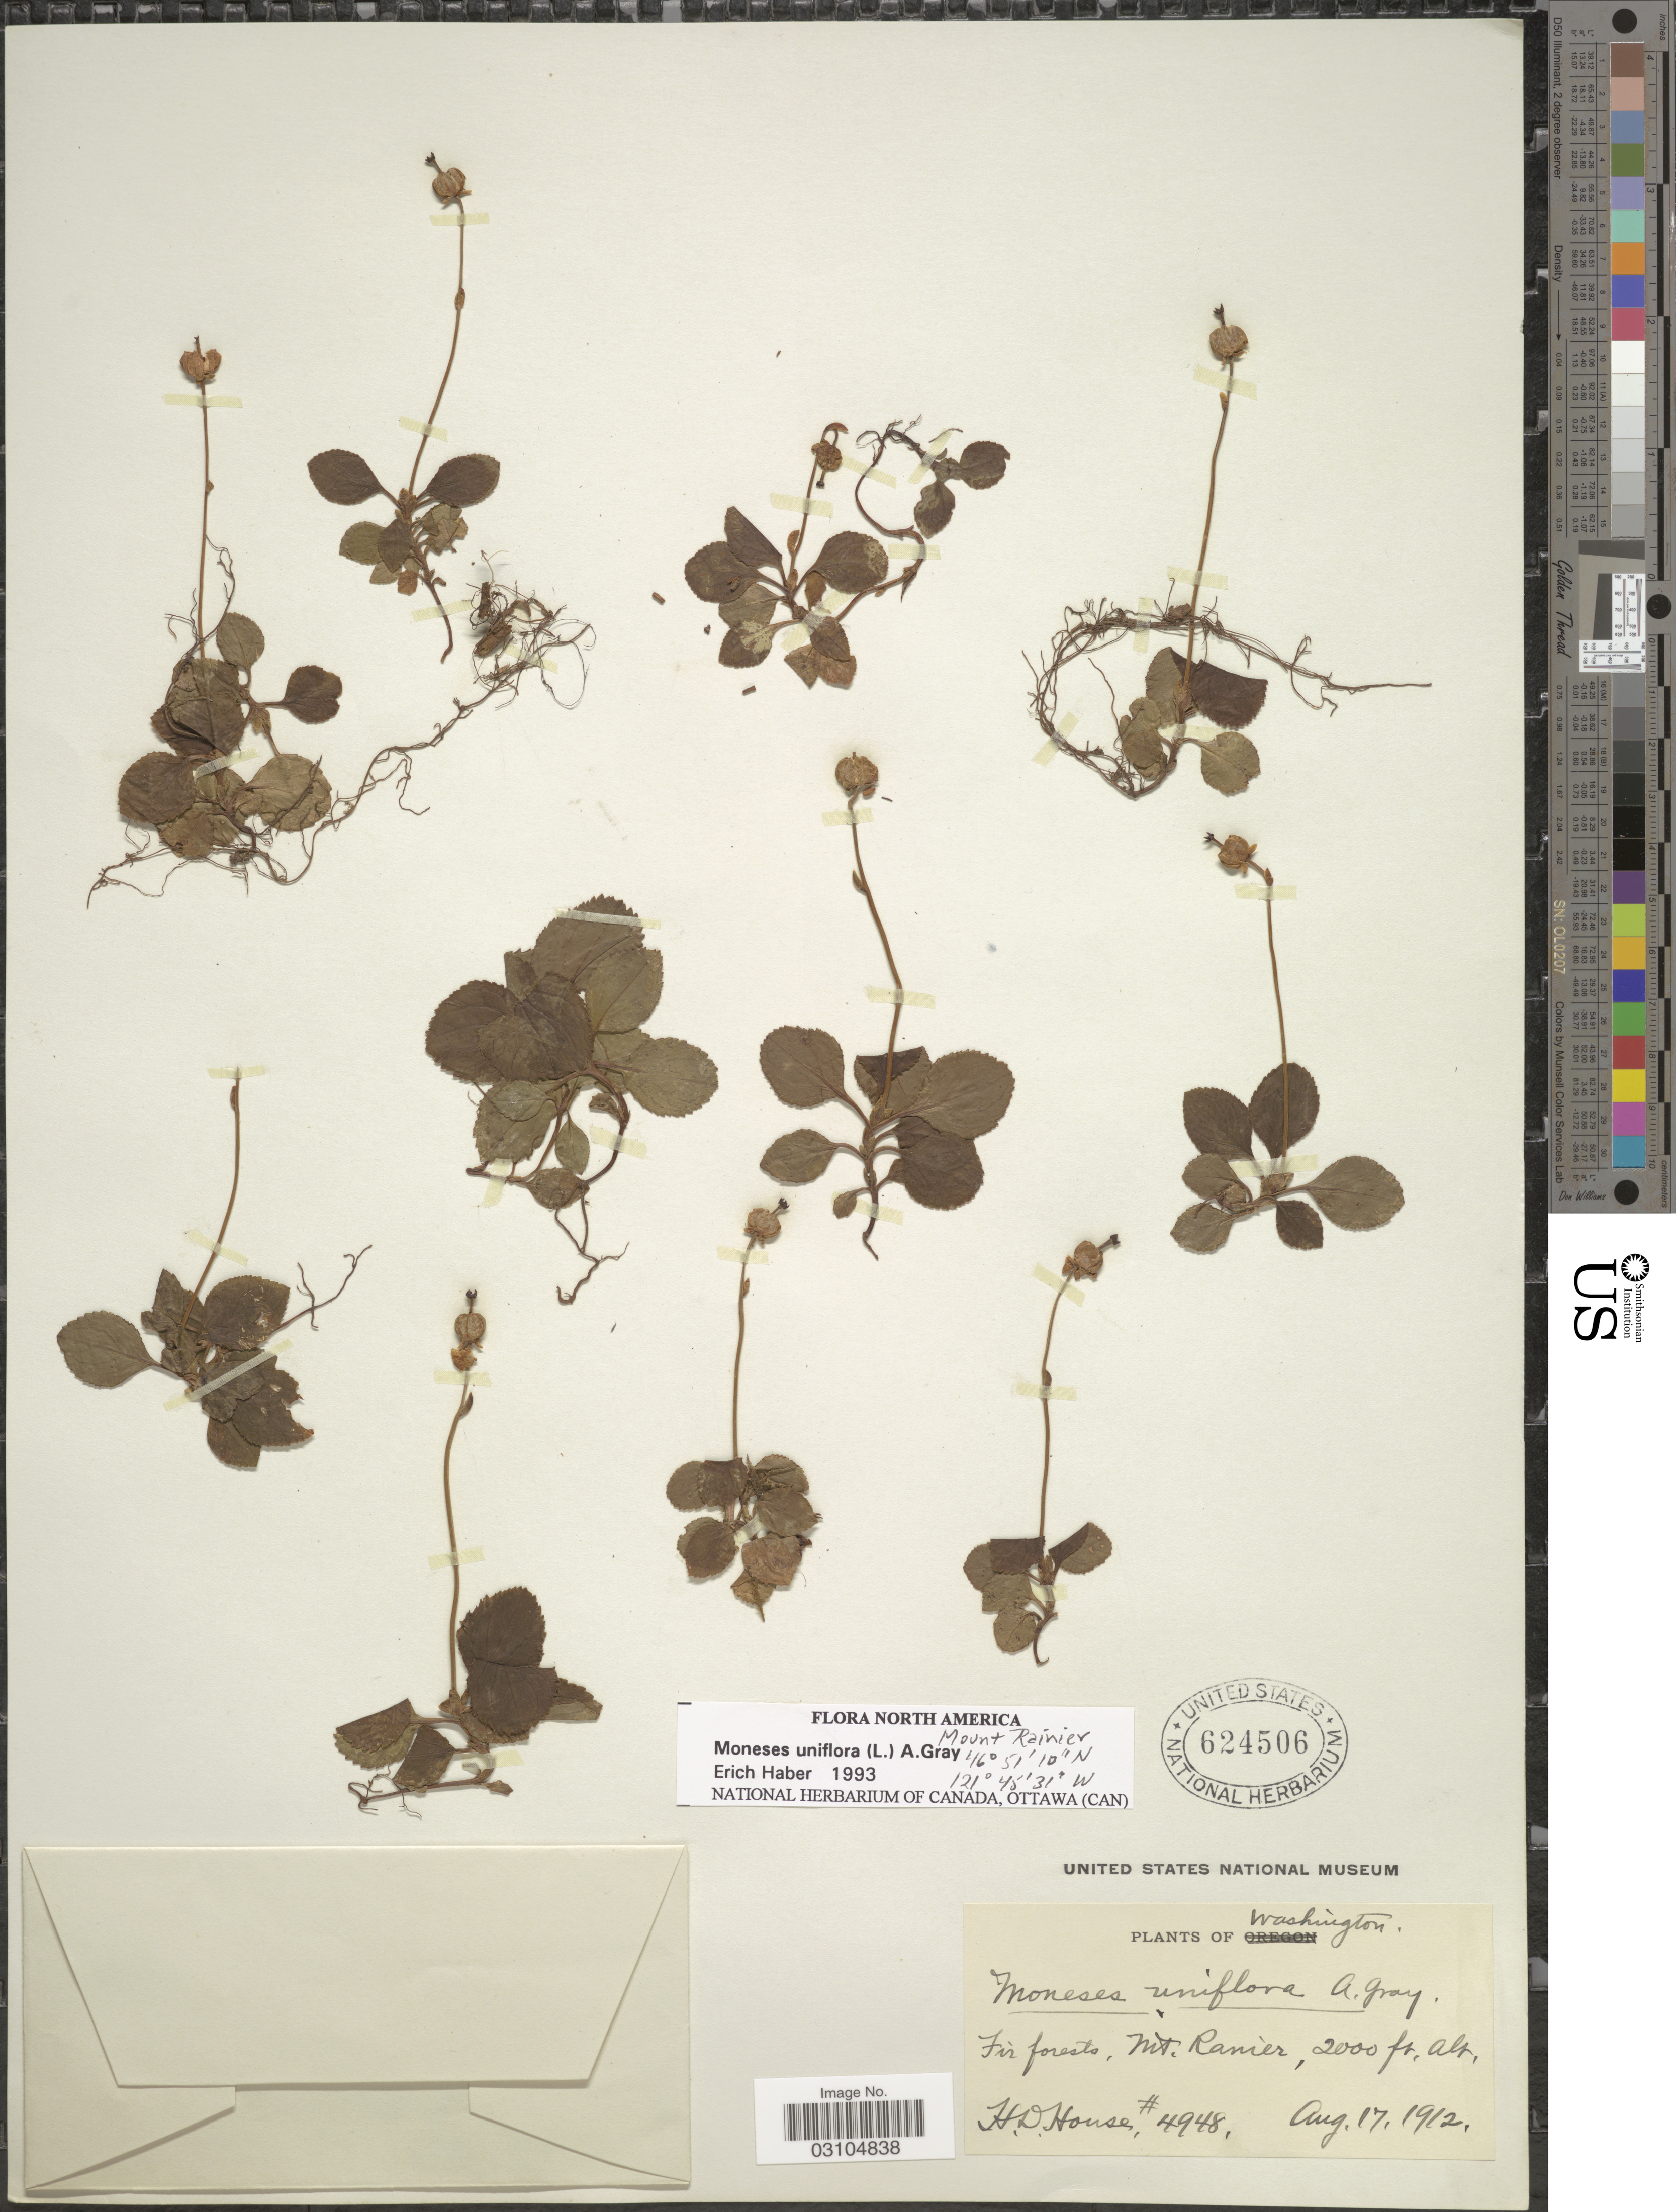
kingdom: Plantae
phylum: Tracheophyta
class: Magnoliopsida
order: Ericales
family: Ericaceae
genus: Moneses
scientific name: Moneses uniflora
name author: (L.) A. Gray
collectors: H. D. House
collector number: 4948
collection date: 1912-08-17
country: United States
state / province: Washington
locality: Mt. Ranier.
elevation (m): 610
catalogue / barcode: US 624506